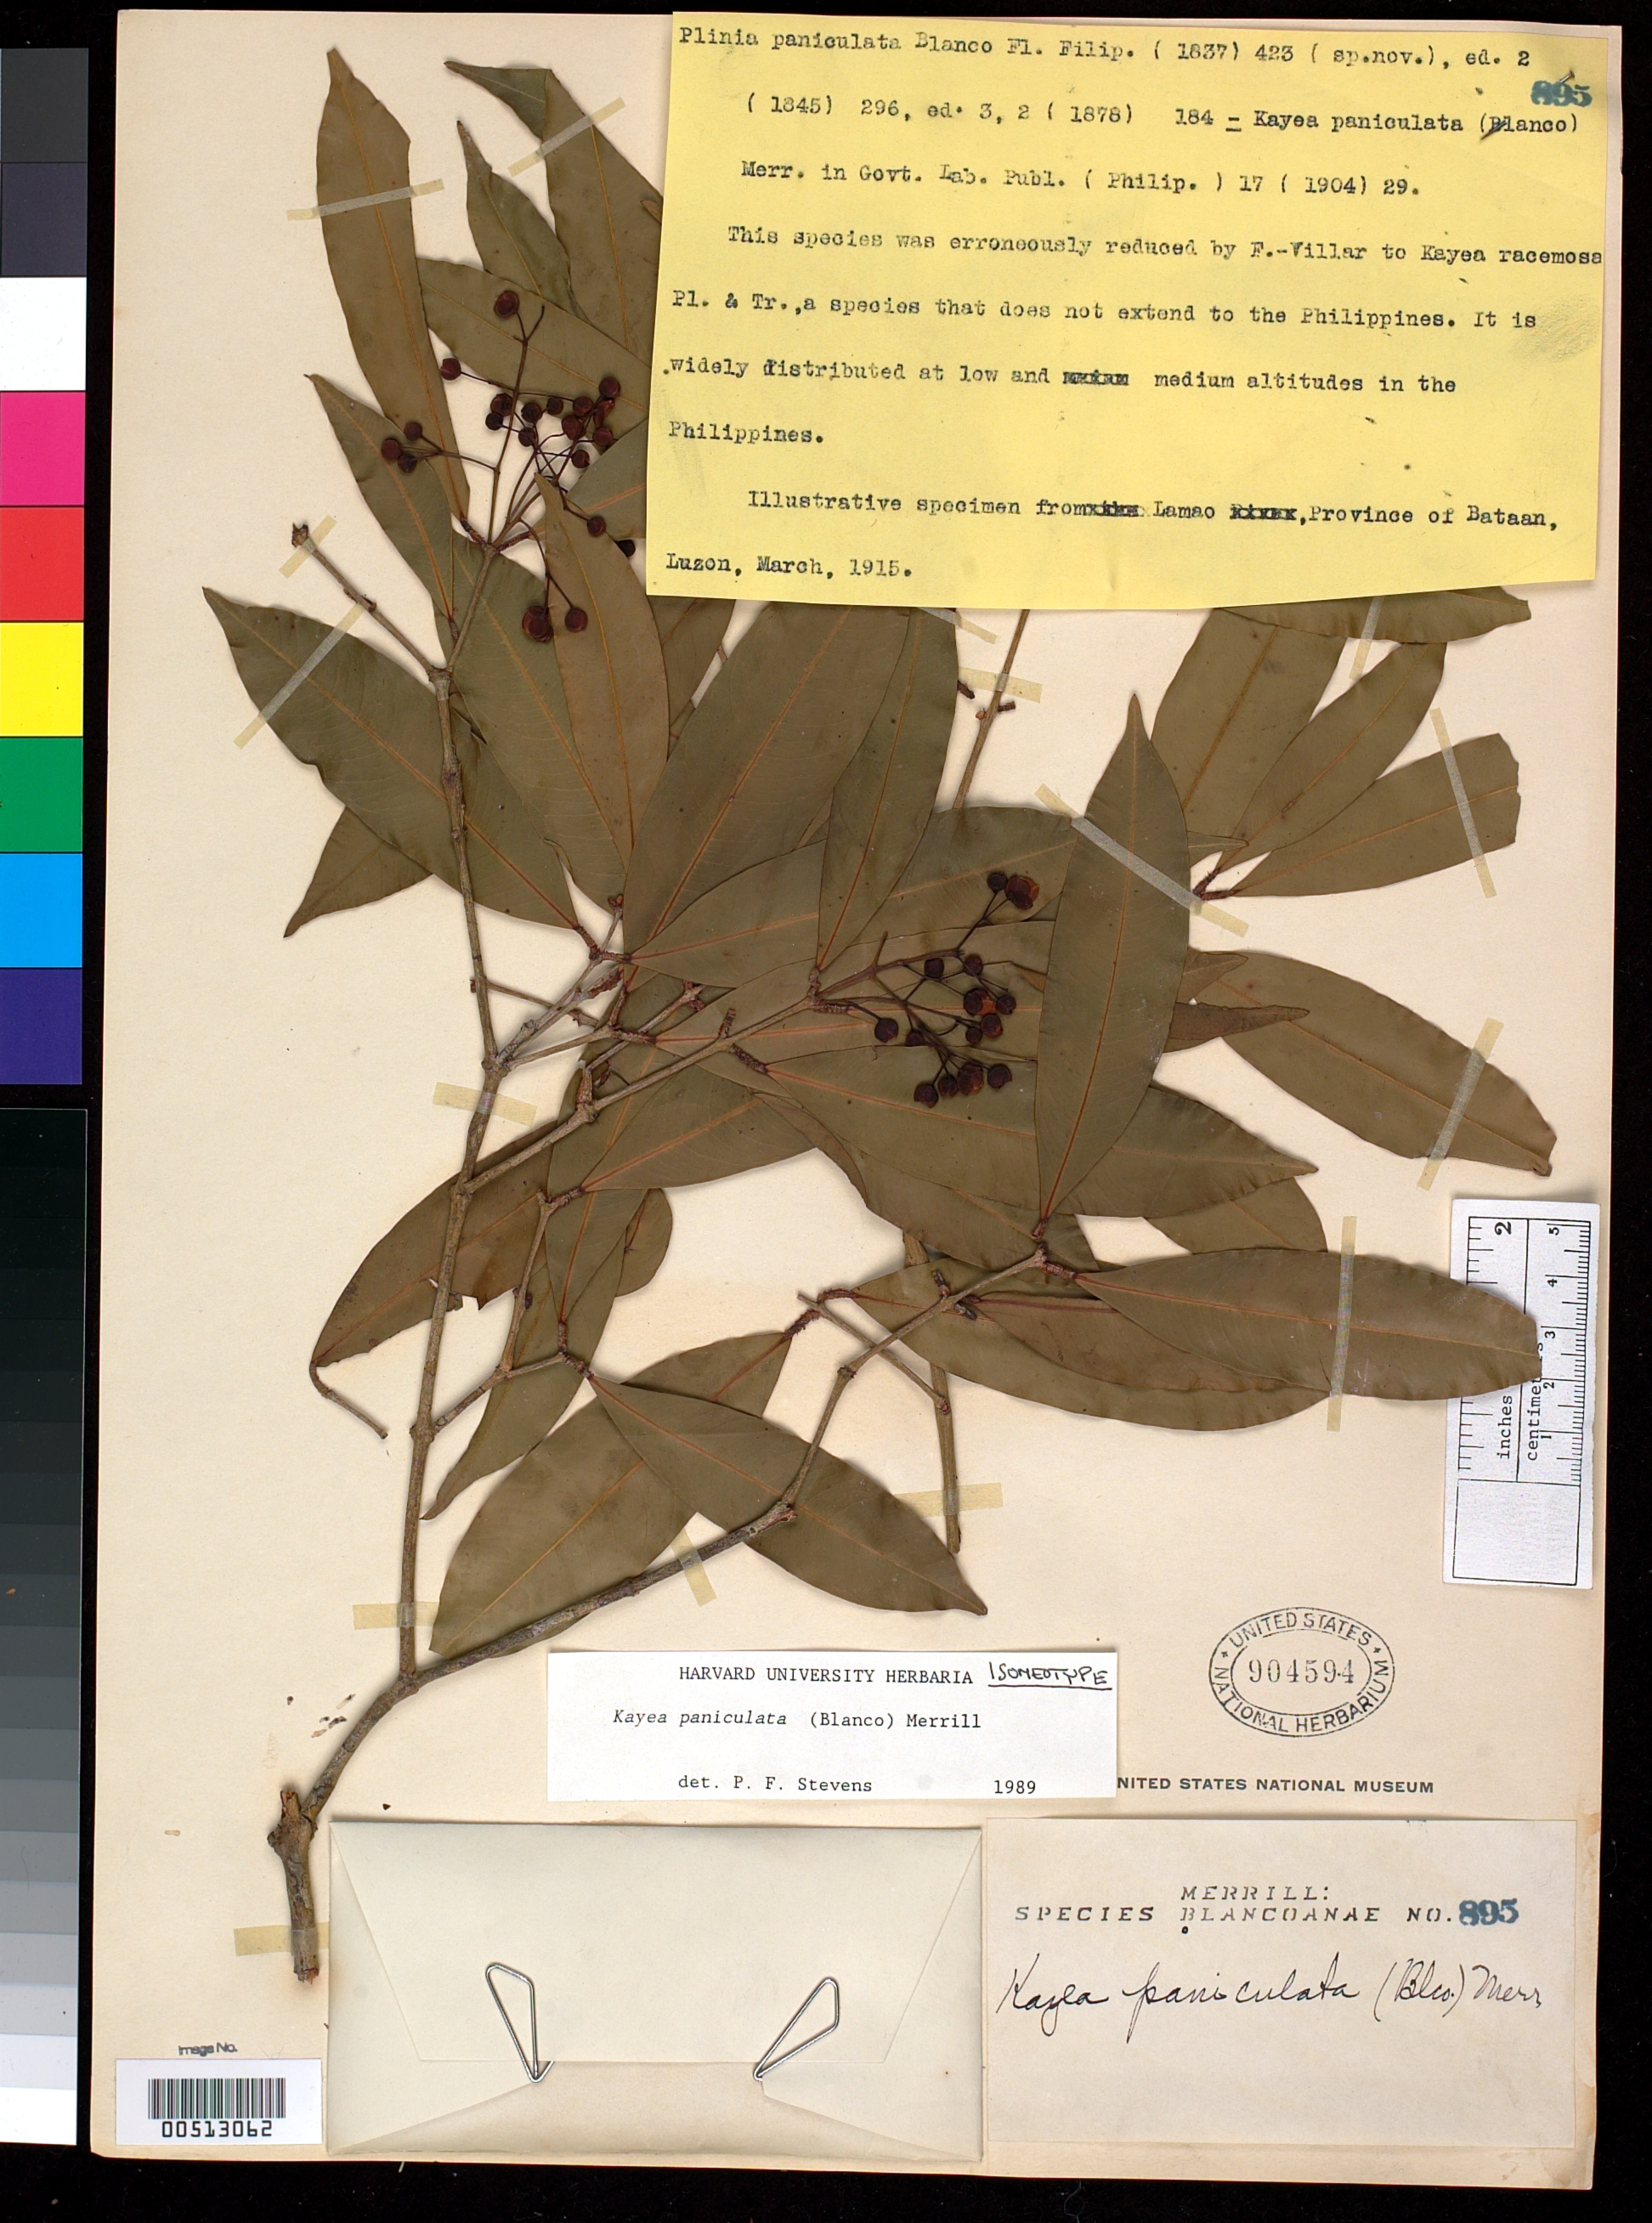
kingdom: Plantae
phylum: Tracheophyta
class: Magnoliopsida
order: Myrtales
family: Myrtaceae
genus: Plinia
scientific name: Plinia paniculata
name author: Blanco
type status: Isoneotype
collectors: E. D. Merrill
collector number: Sp. Blancoan. 0895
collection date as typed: Mar 1915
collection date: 1915-03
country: Philippines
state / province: Central Luzon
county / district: Bataan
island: Luzon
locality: Lamao.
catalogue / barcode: US 904594